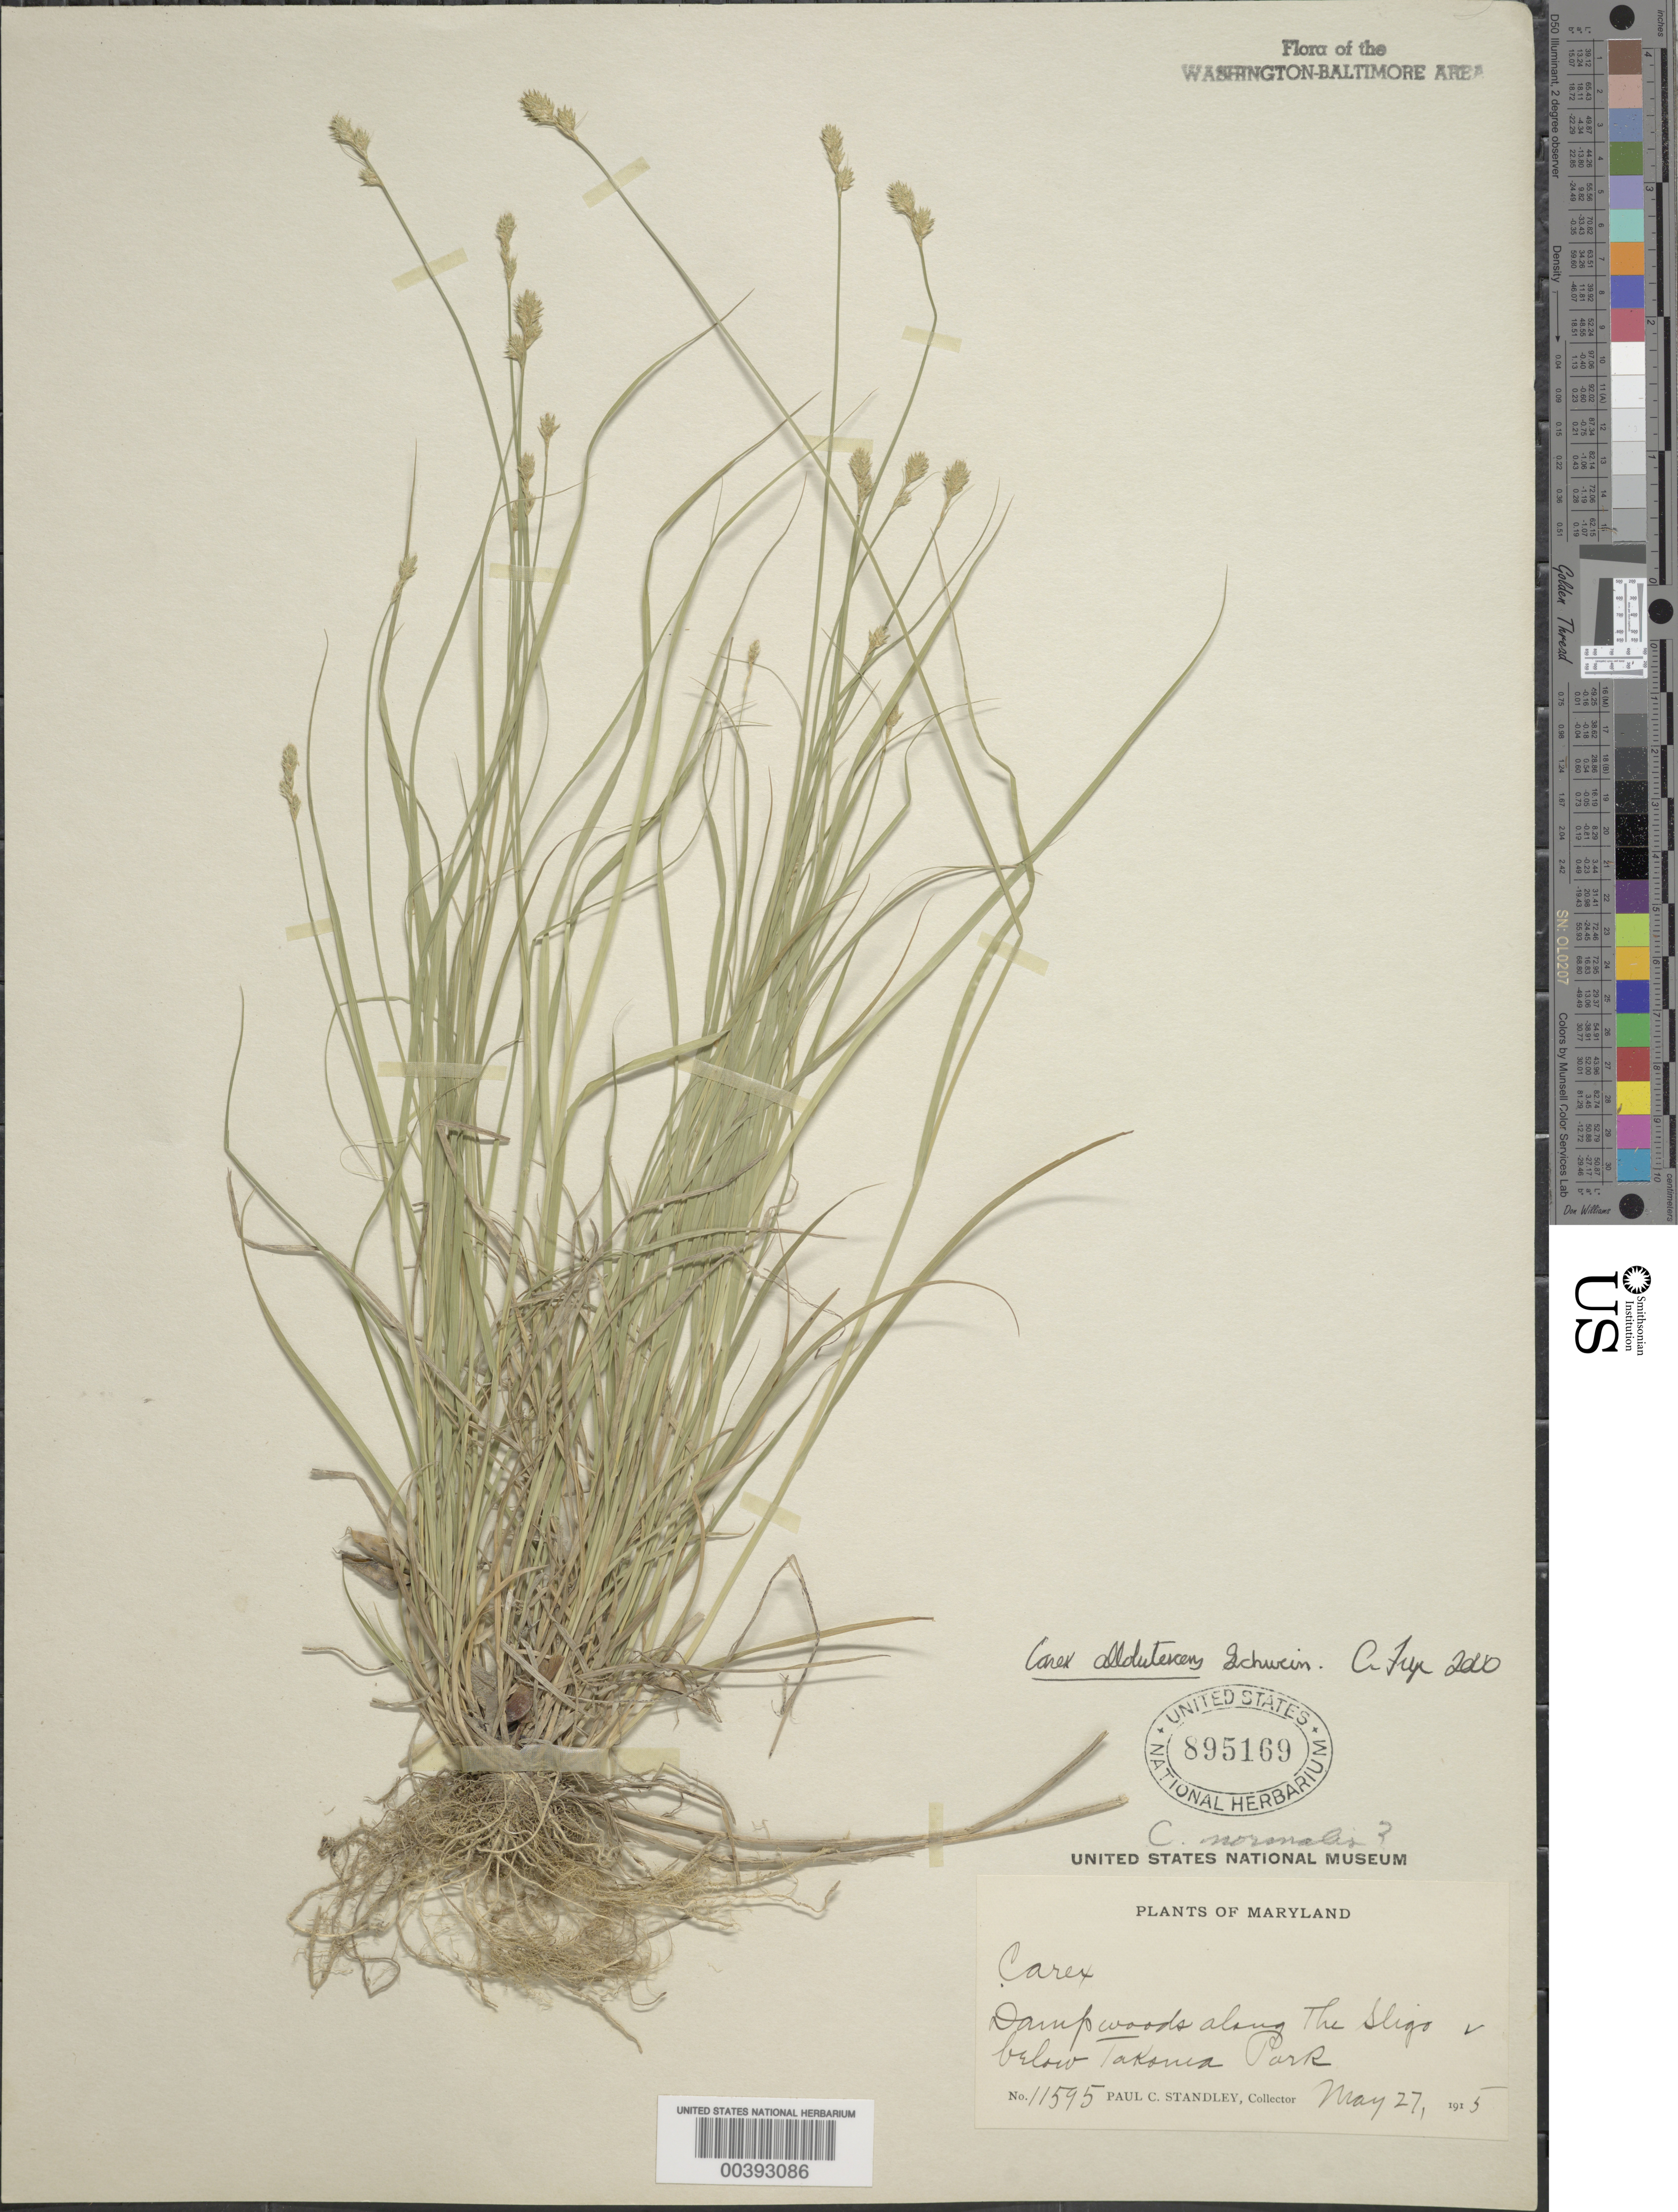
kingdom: Plantae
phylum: Tracheophyta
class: Liliopsida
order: Poales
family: Cyperaceae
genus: Carex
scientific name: Carex albolutescens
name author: Schwein.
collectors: P. C. Standley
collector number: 11595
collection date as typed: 27 May 1915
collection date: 1915-05-27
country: United States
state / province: Maryland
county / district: Montgomery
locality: The Sligo, below Takoma Park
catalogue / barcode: US 895169